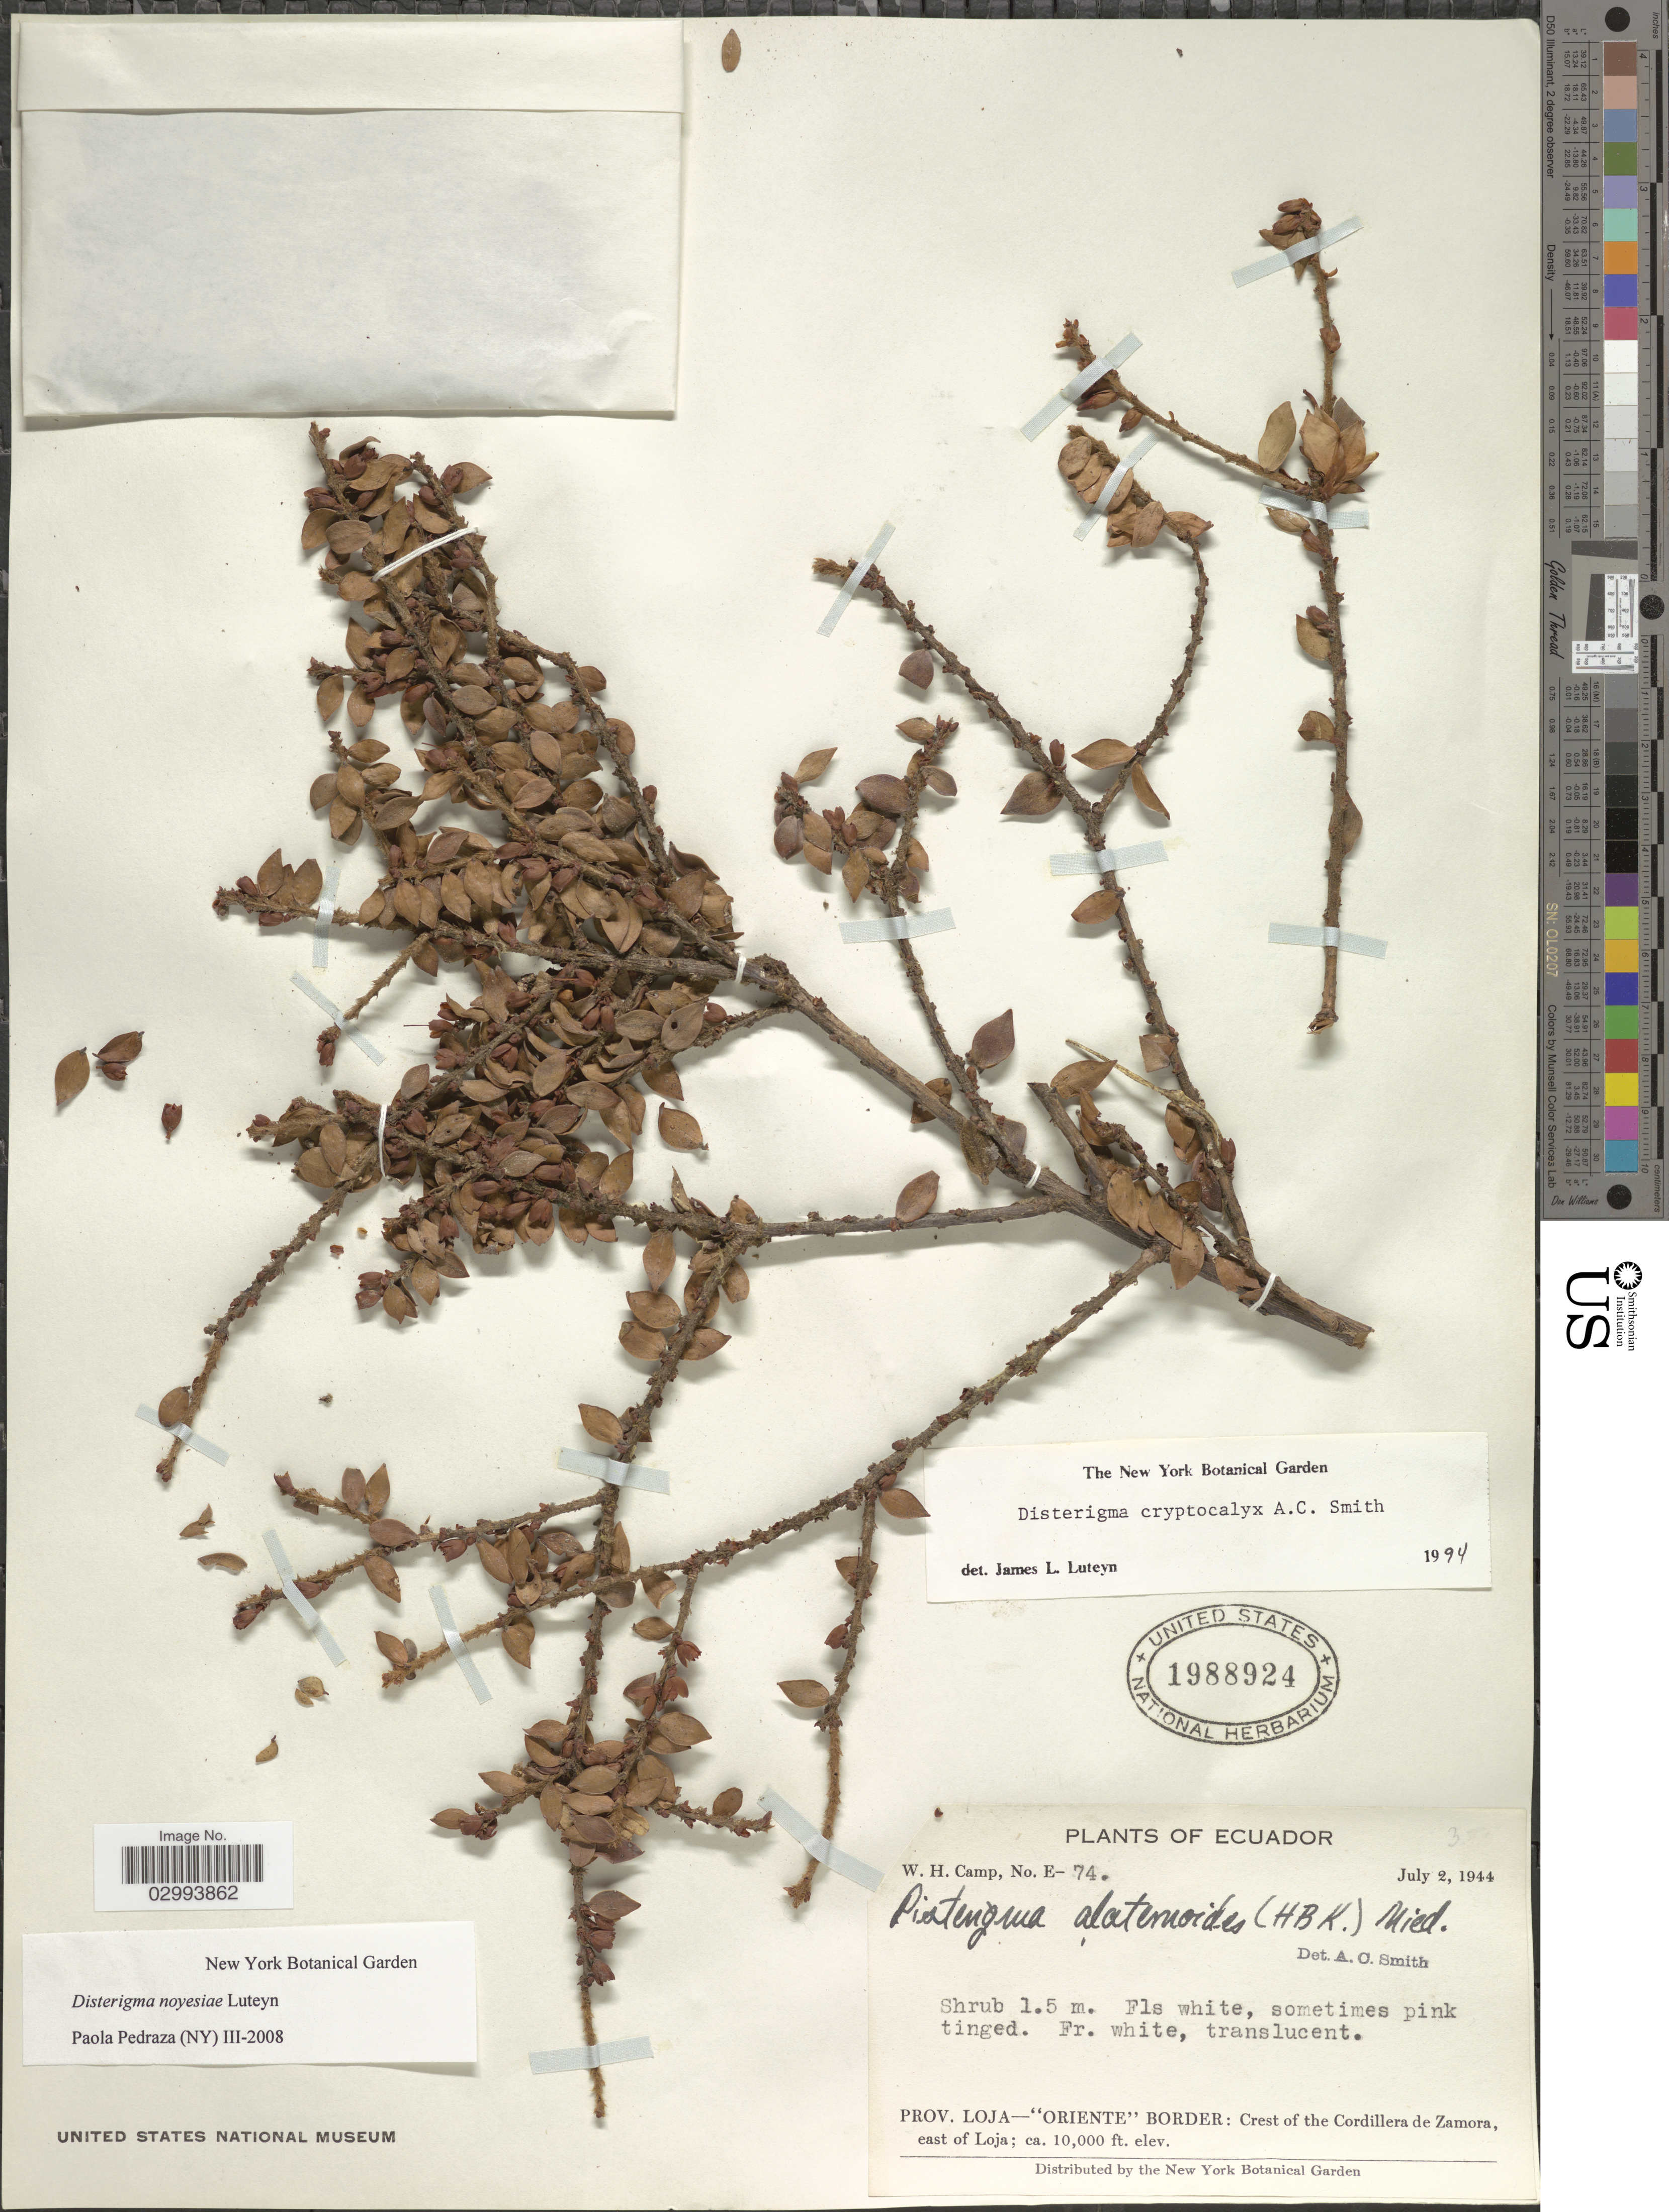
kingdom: Plantae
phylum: Tracheophyta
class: Magnoliopsida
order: Ericales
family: Ericaceae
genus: Disterigma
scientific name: Disterigma noyesiae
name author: Luteyn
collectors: W. H. Camp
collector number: E-74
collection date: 1944-07-02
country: Ecuador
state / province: Loja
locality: Prov. Loja-"Oriente" Border: Crest of the Cordillera de Zamora, east of Loja.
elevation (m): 3048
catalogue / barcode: US 1988924